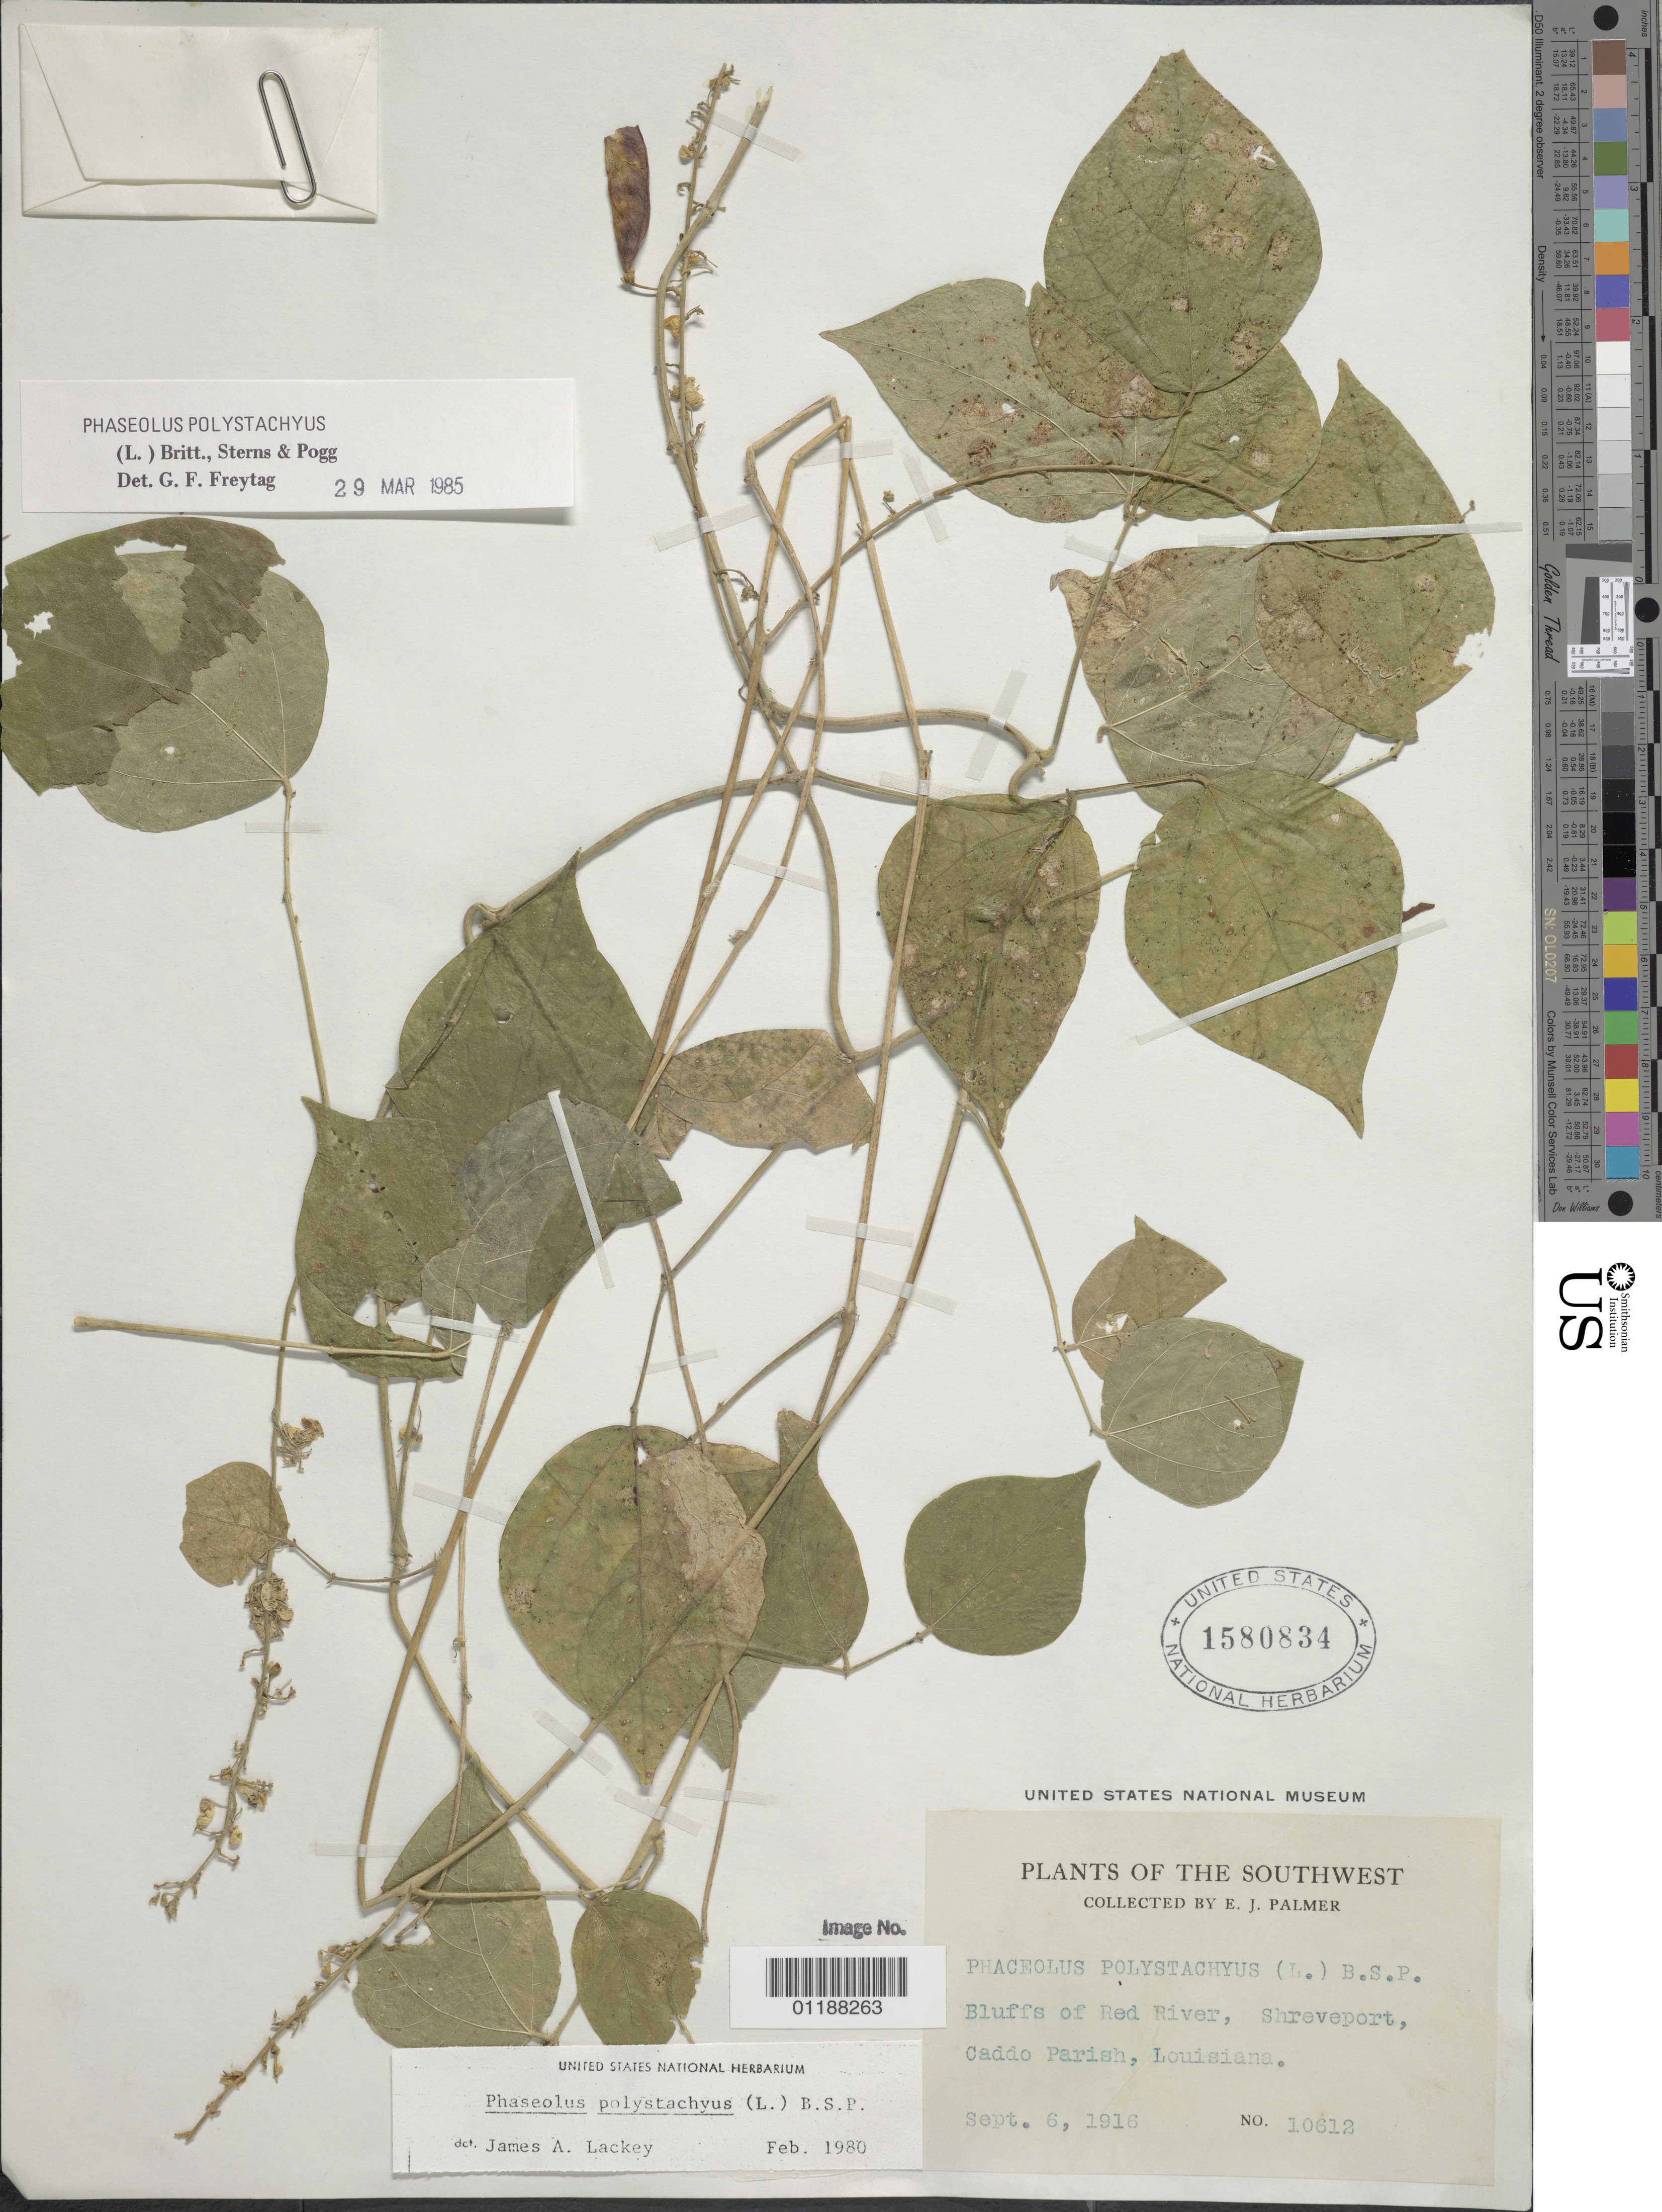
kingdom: Plantae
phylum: Tracheophyta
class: Magnoliopsida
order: Fabales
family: Fabaceae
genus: Phaseolus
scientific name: Phaseolus polystachios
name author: (L.) Britton, Stearns & Poggenb.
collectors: E. J. Palmer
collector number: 10612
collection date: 1916-09-06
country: United States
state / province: Louisiana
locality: The Southwest, Bluffs of Red River, Shreveport, Caddo Parish.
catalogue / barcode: US 1580834